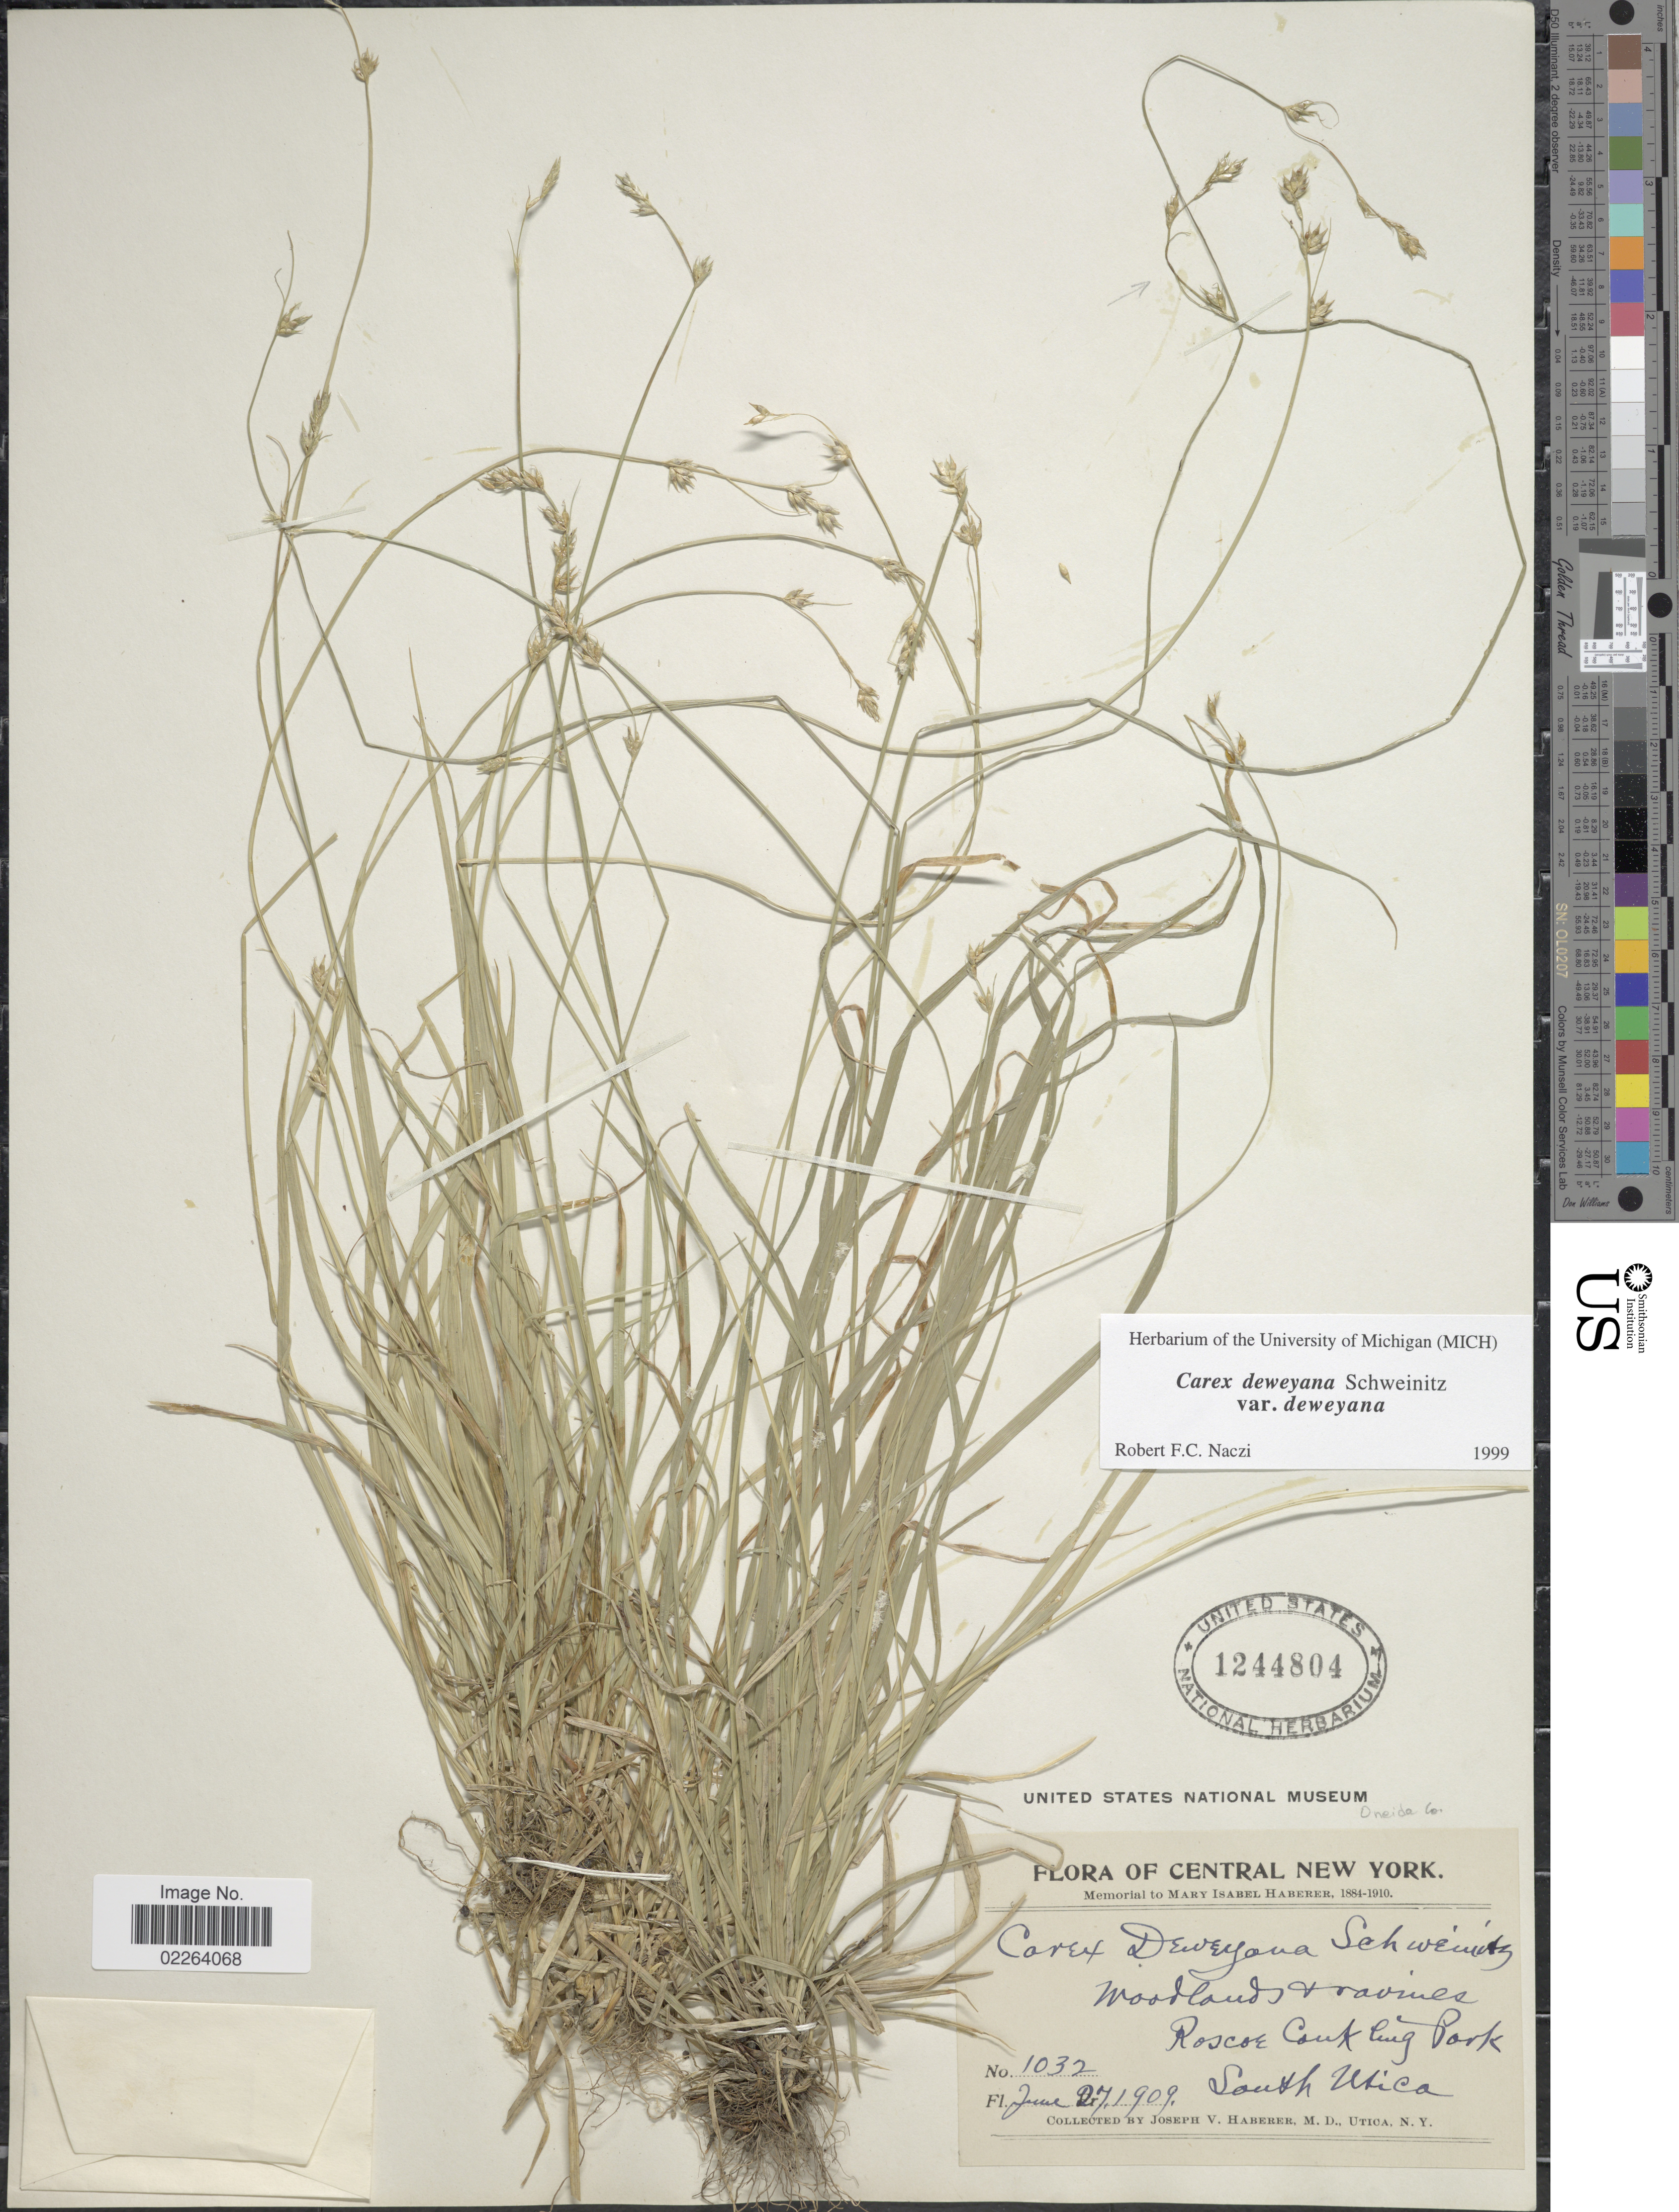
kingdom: Plantae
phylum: Tracheophyta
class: Liliopsida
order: Poales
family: Cyperaceae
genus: Carex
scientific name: Carex deweyana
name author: Schwein.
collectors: J. V. Haberer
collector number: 1032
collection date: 1909-06-27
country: United States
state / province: New York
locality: Central New York, woodland + ravines Roscoe Conkling Park, South Utica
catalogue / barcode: US 1244804